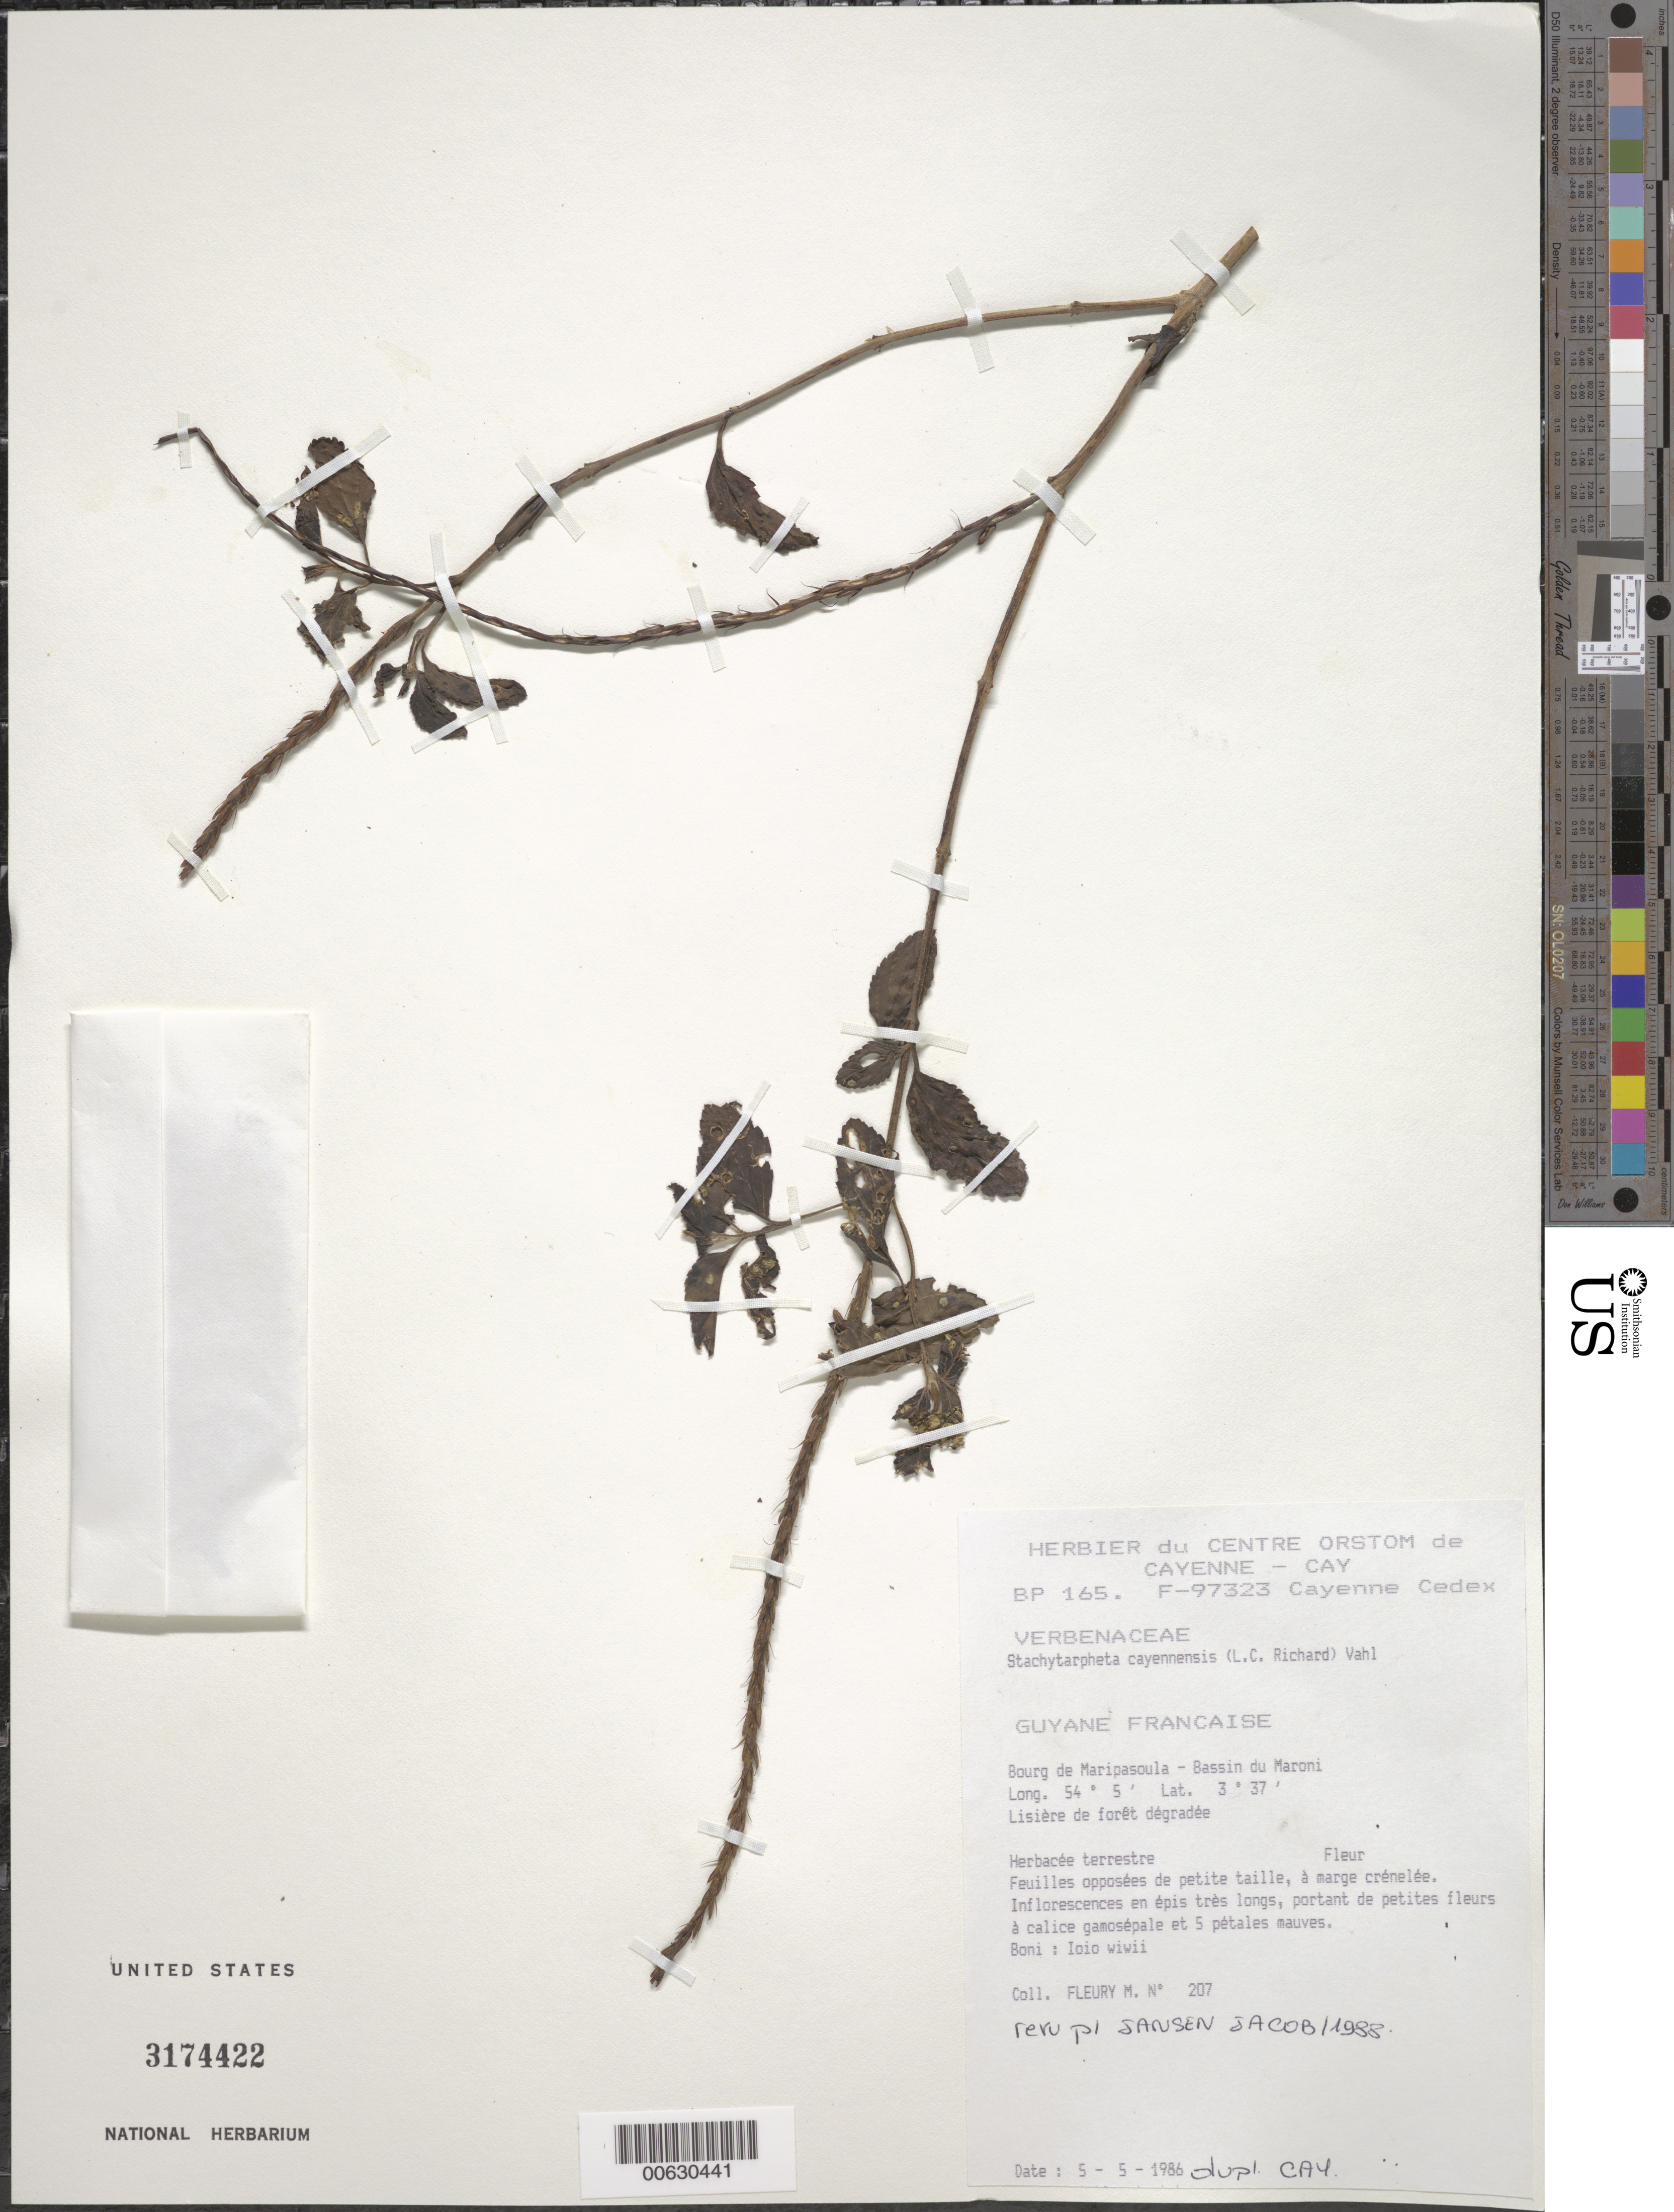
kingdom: Plantae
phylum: Tracheophyta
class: Magnoliopsida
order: Lamiales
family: Verbenaceae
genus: Stachytarpheta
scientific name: Stachytarpheta cayennensis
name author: (Rich.) Vahl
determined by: Jansen-Jacobs, M. J., (U), Nationaal Herbarium Nederland, Utrecht University branch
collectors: M. Fleury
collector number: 207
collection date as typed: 5-May-86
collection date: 1986-05-05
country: French Guiana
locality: Bourg de Maripasoula - Bassin du Maroni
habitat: Lisiere de forest degradee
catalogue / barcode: US 3174422